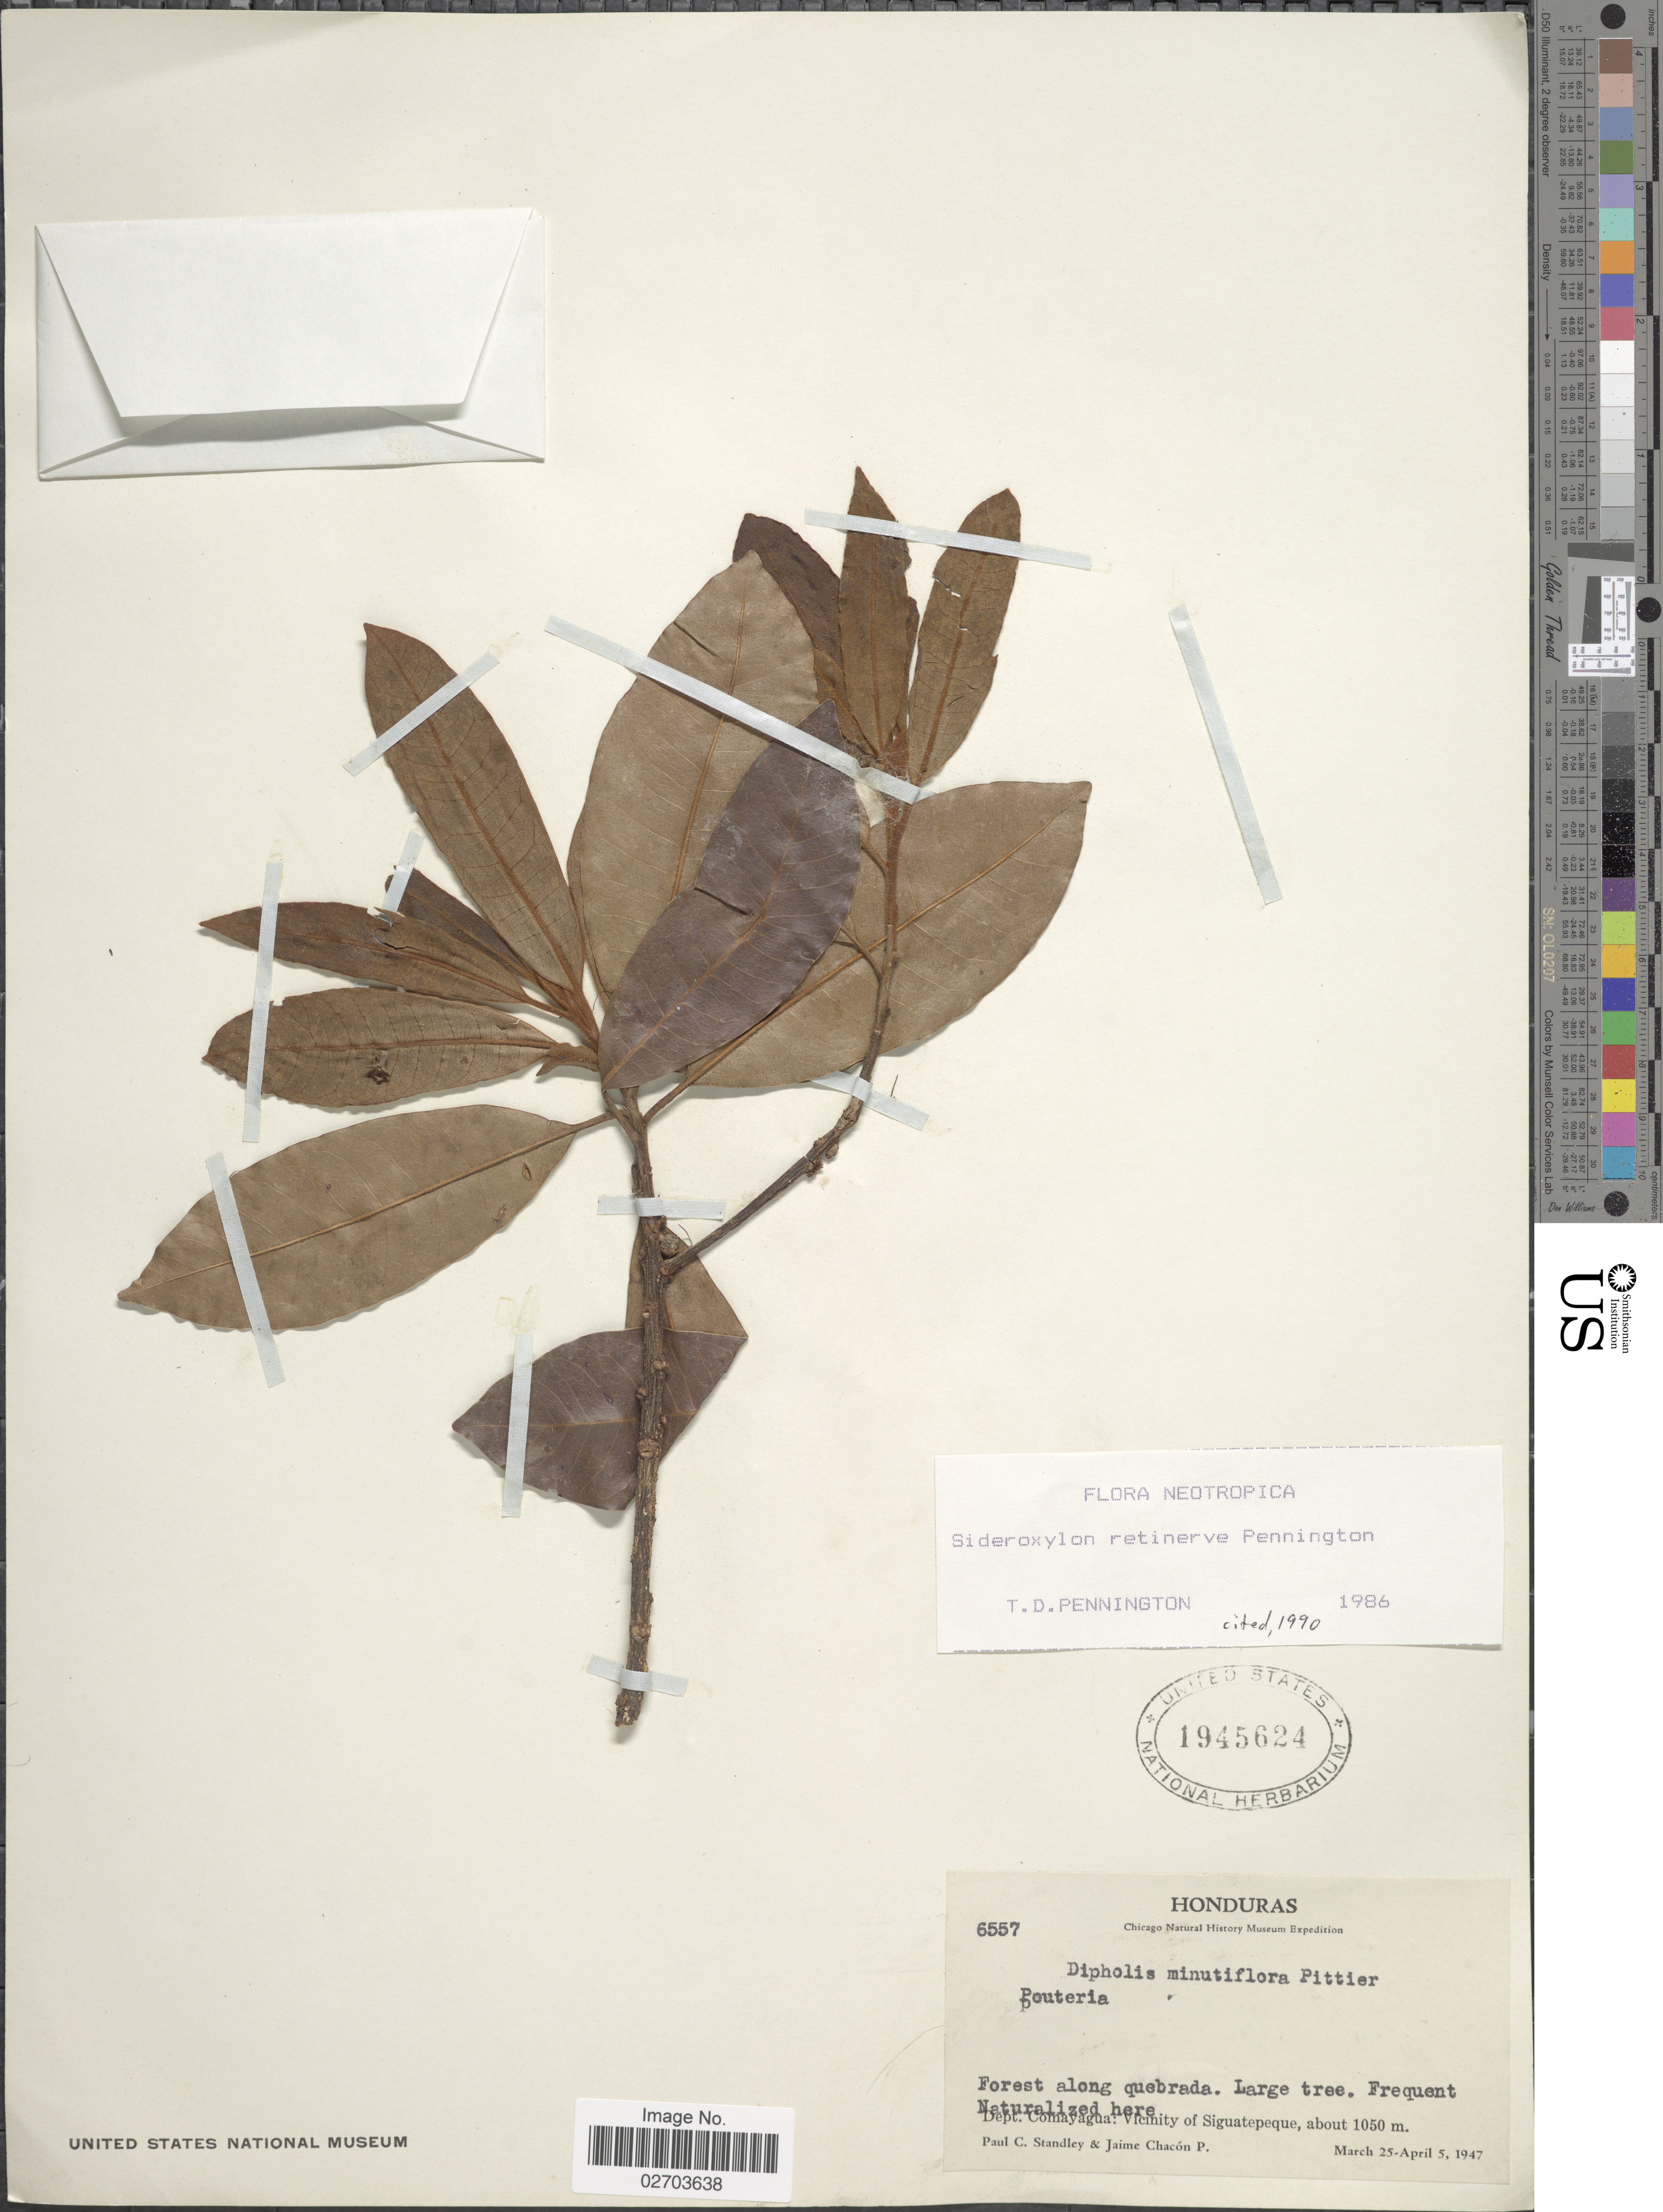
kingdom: Plantae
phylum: Tracheophyta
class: Magnoliopsida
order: Ericales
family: Sapotaceae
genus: Sideroxylon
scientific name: Sideroxylon retinerve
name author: T.D. Penn.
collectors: P. C. Standley & J. Chacon P.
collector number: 6557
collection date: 1947-03-25/1947-04-05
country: Honduras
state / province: Comayagua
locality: Forest along quebrada, Vicinity of Siguatepeque.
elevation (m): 1050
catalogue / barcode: US 1945624